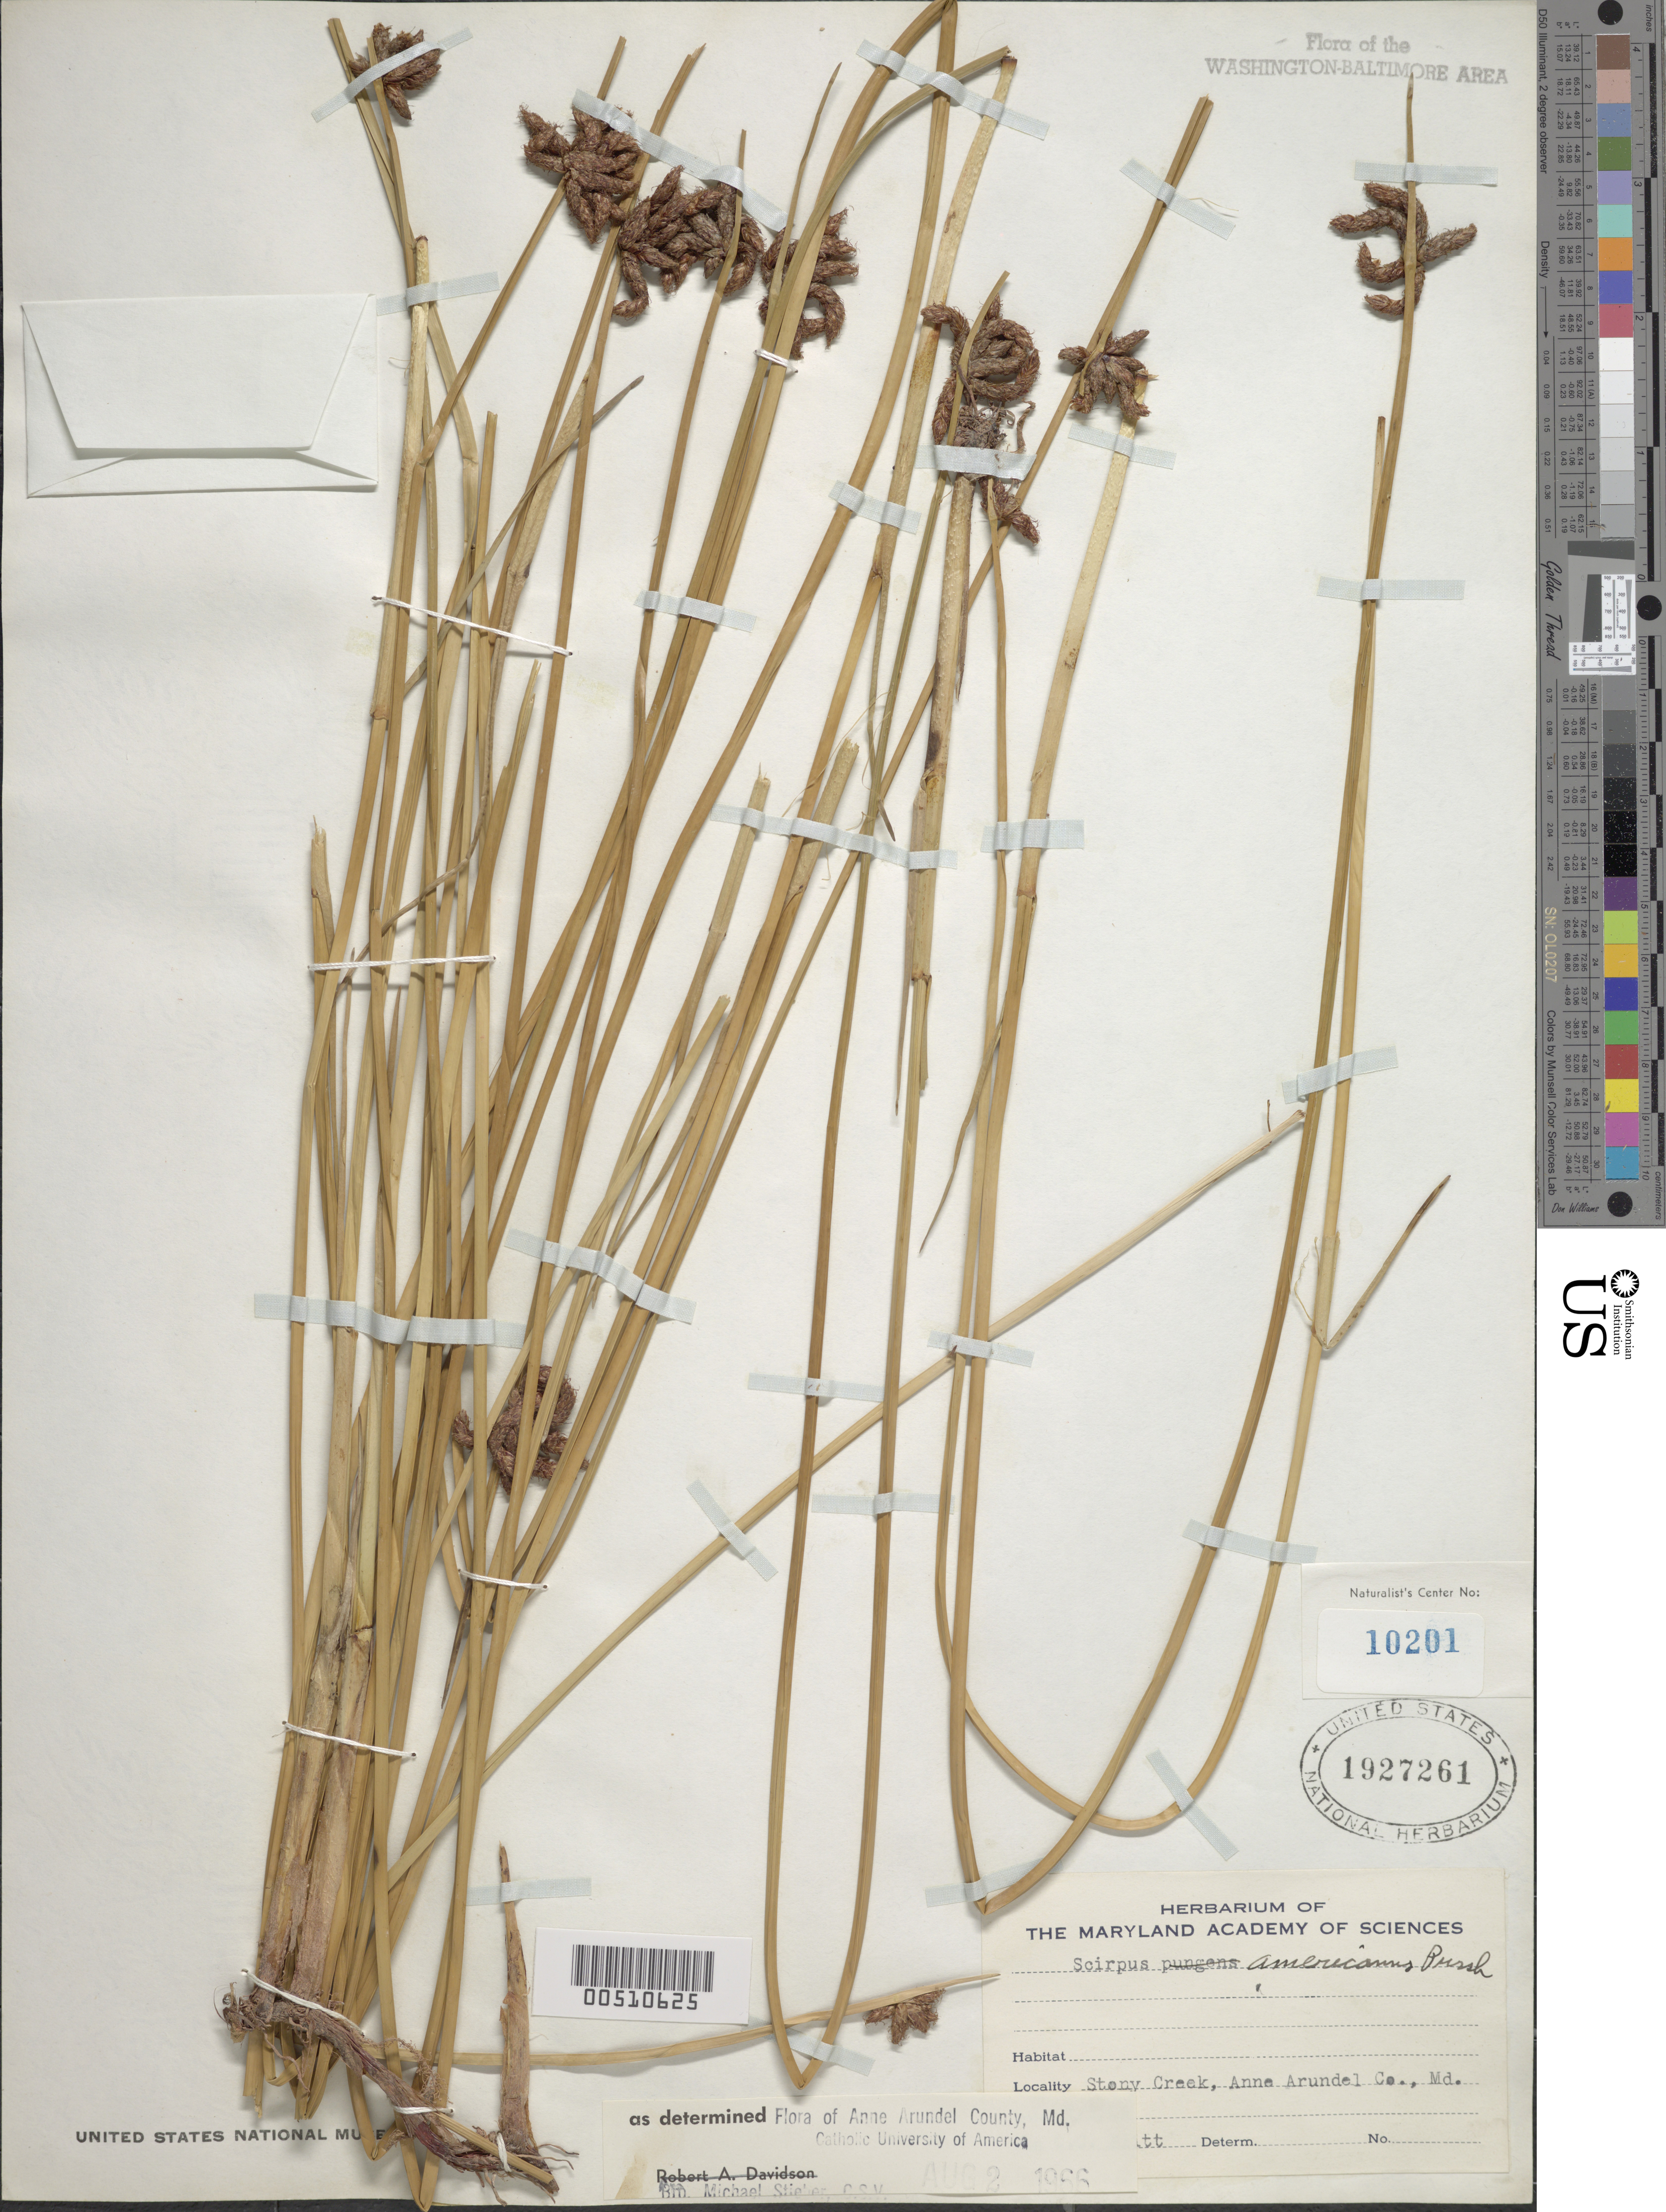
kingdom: Plantae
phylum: Tracheophyta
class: Liliopsida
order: Poales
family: Cyperaceae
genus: Schoenoplectus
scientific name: Schoenoplectus americanus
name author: (Pers.) Volkart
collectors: C. Plitt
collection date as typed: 09 Jul 1904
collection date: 1904-07-09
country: United States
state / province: Maryland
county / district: Anne Arundel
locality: Stony Creek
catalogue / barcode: US 1927261